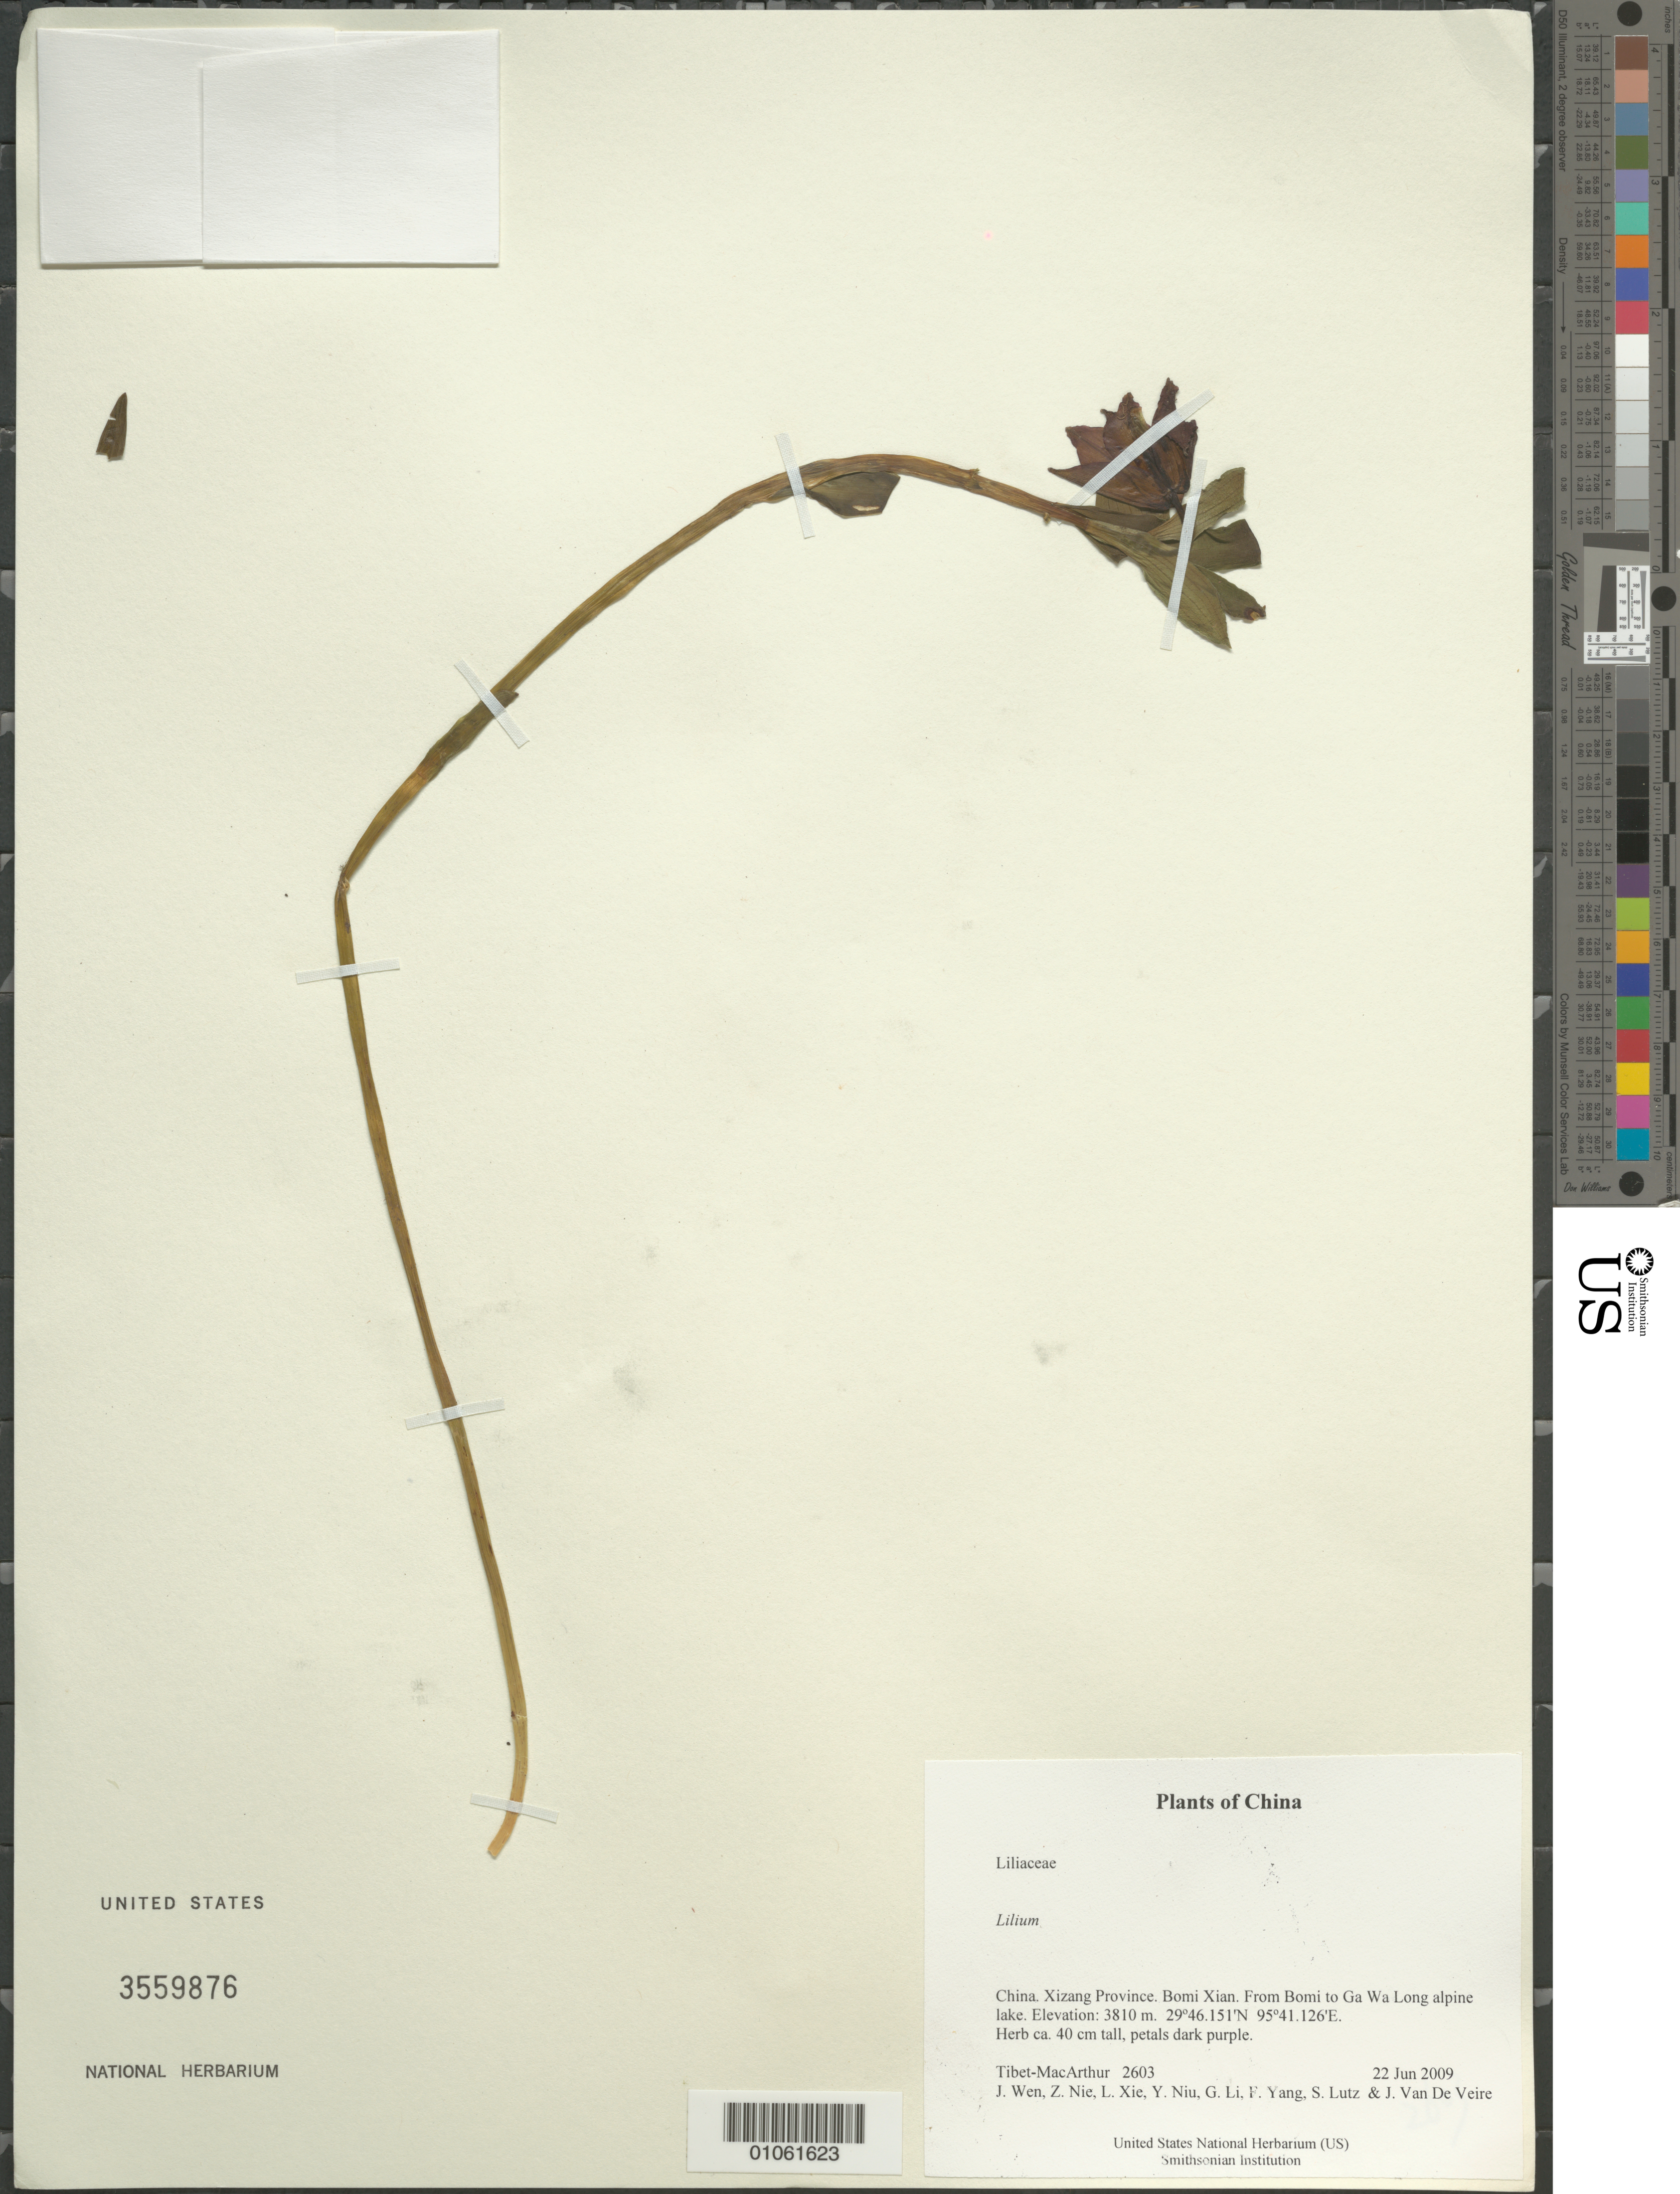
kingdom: Plantae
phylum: Tracheophyta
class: Liliopsida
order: Liliales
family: Liliaceae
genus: Lilium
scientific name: Lilium sp.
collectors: Tibet-MacArthur, J. Wen, Z. Nie, L. Xie, Y. Niu, G. Li, F. Yang, S. Lutz & J. Van De Veire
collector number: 2603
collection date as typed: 22 Jun 2009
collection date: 2009-06-22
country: China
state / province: Xizang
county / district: Bomi Xian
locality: From Bomi to Ga Wa Long alpine lake.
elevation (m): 3810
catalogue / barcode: US 3559876